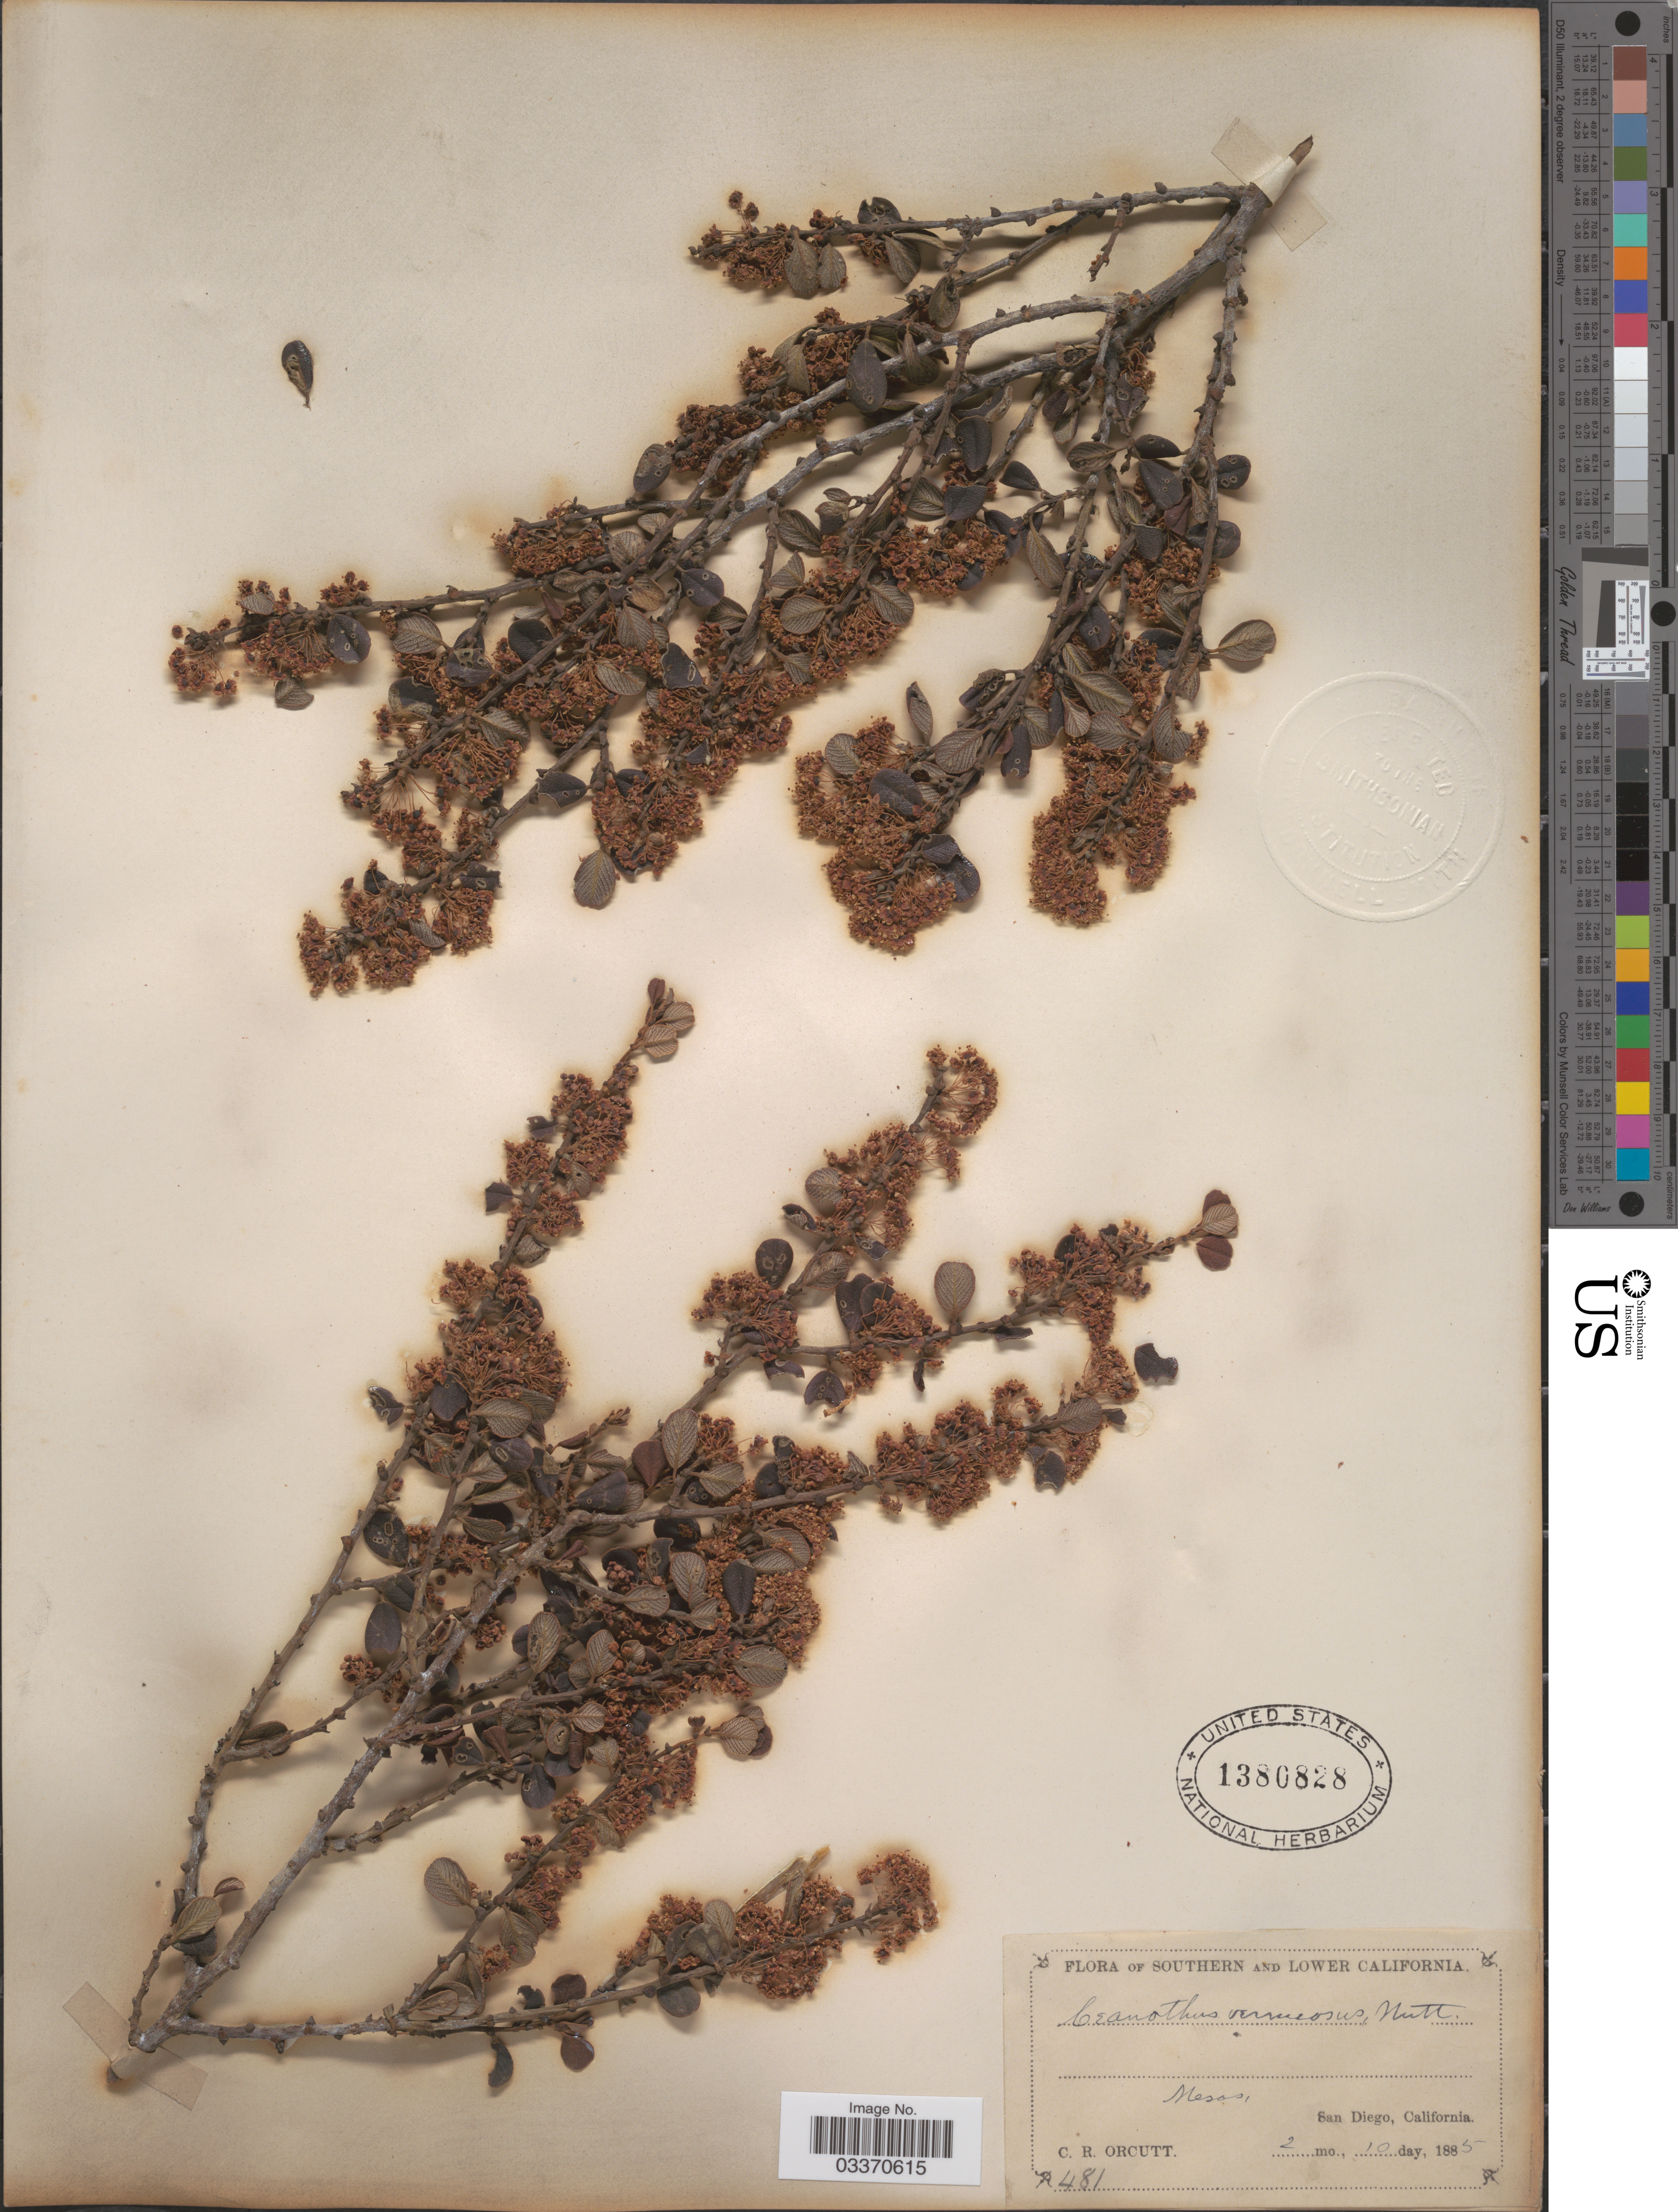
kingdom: Plantae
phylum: Tracheophyta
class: Magnoliopsida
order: Rosales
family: Rhamnaceae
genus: Ceanothus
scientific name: Ceanothus verrucosus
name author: Nutt.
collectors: C. R. Orcutt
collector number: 481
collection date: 1885-02-10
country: United States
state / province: California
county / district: San Diego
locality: Mesos, San Diego. Southern and Lower California.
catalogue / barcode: US 1380828